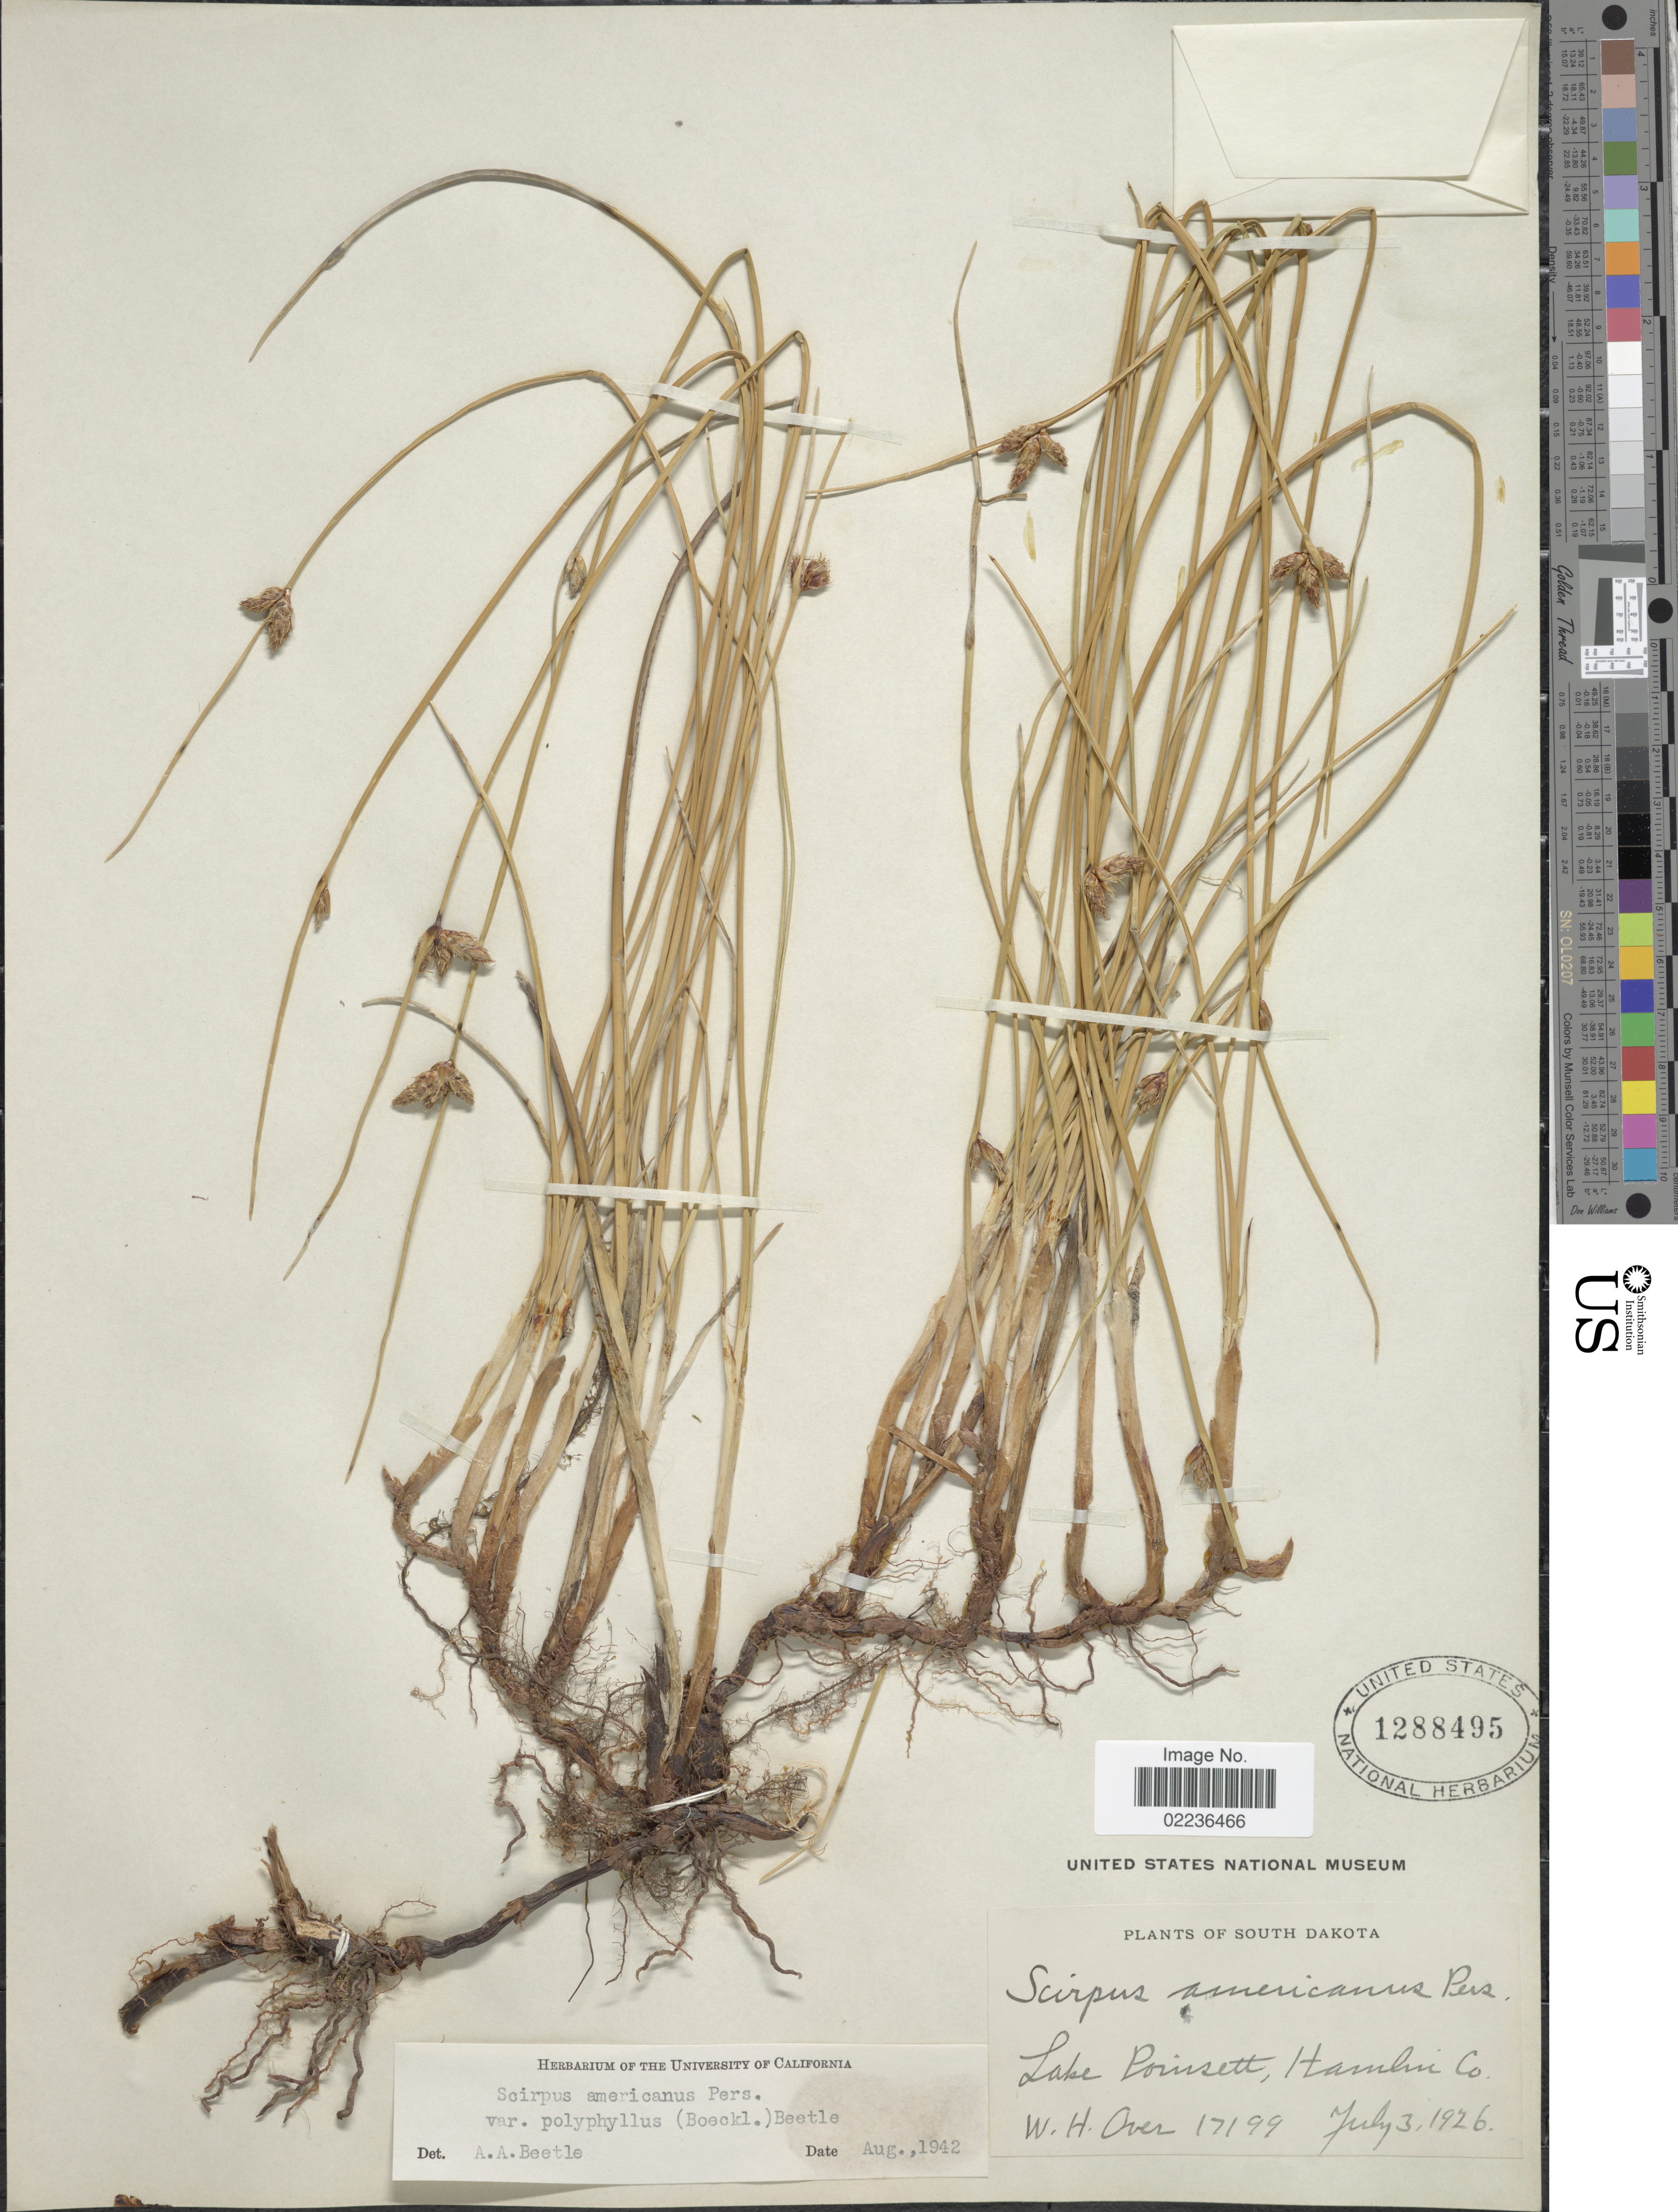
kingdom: Plantae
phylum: Tracheophyta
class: Liliopsida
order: Poales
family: Cyperaceae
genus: Schoenoplectus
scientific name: Schoenoplectus pungens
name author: (Vahl) Palla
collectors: W. Over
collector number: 17199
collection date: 1926-07-03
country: United States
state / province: South Dakota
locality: Lake Poinsett, Hamlin Co.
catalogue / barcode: US 1288495